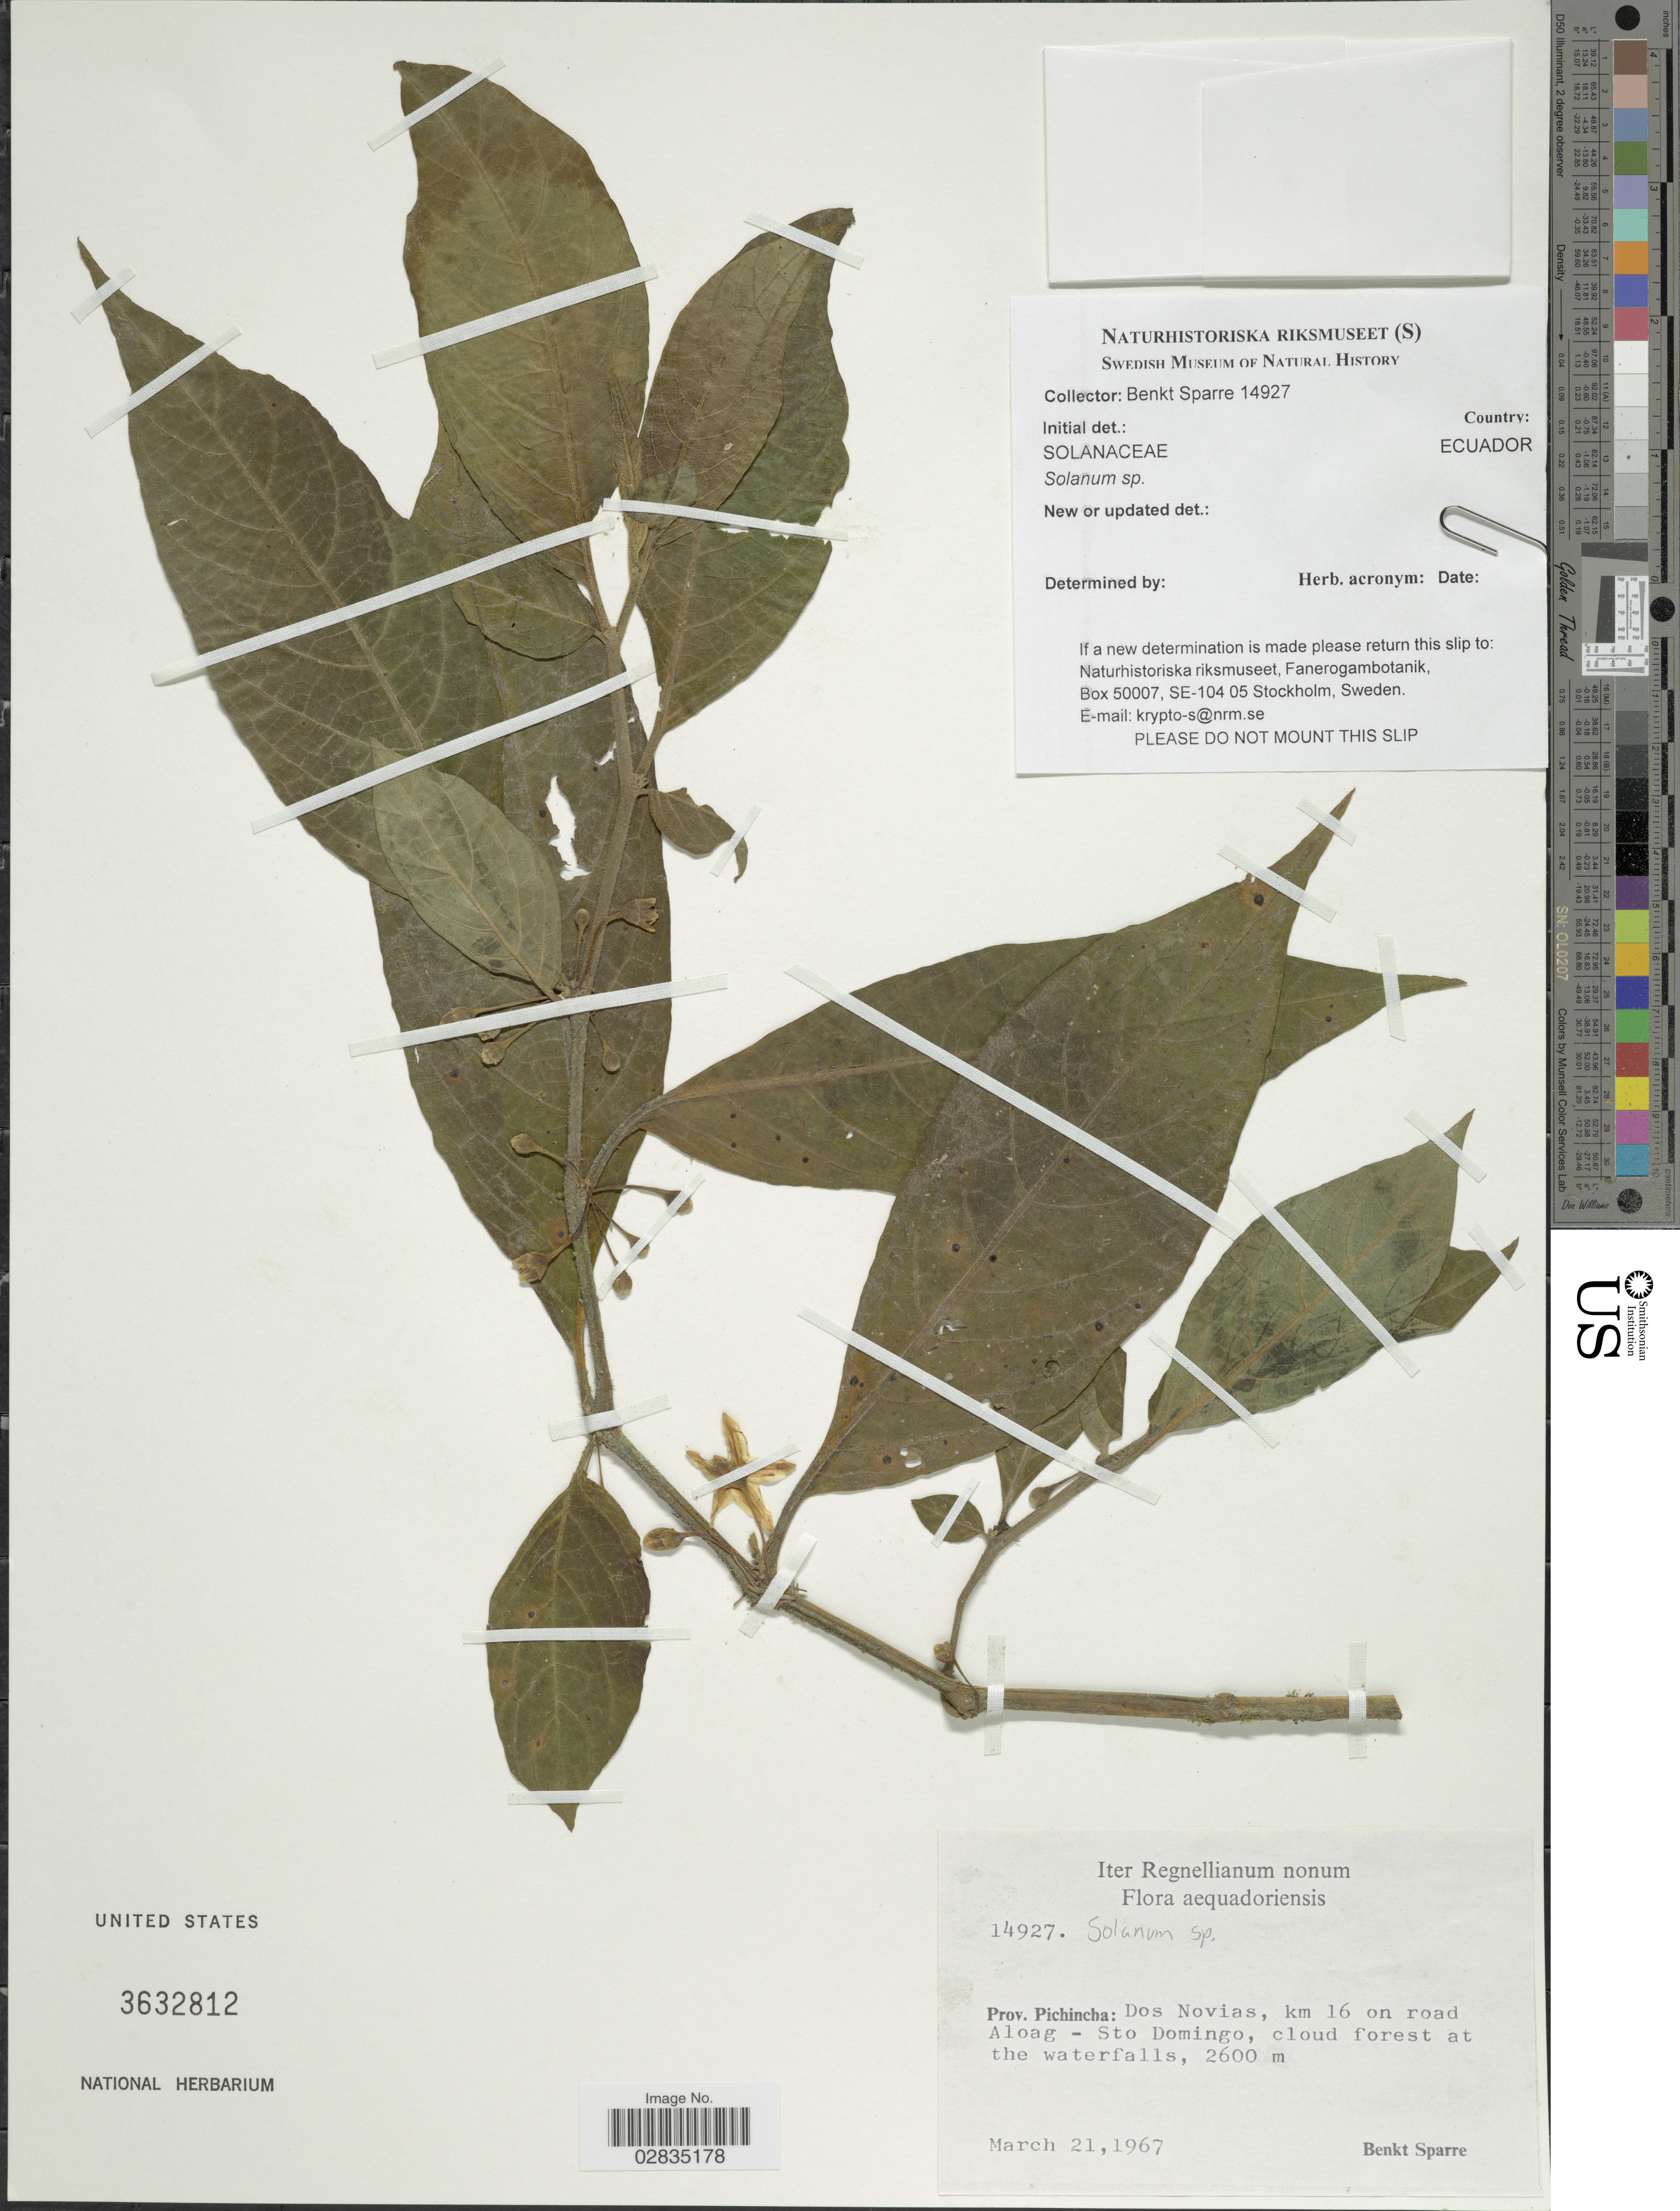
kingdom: Plantae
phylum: Tracheophyta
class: Magnoliopsida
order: Solanales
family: Solanaceae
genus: Lycianthes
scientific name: Lycianthes sp.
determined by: Knapp, S. D.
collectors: B. Sparre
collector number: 14927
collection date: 1967-03-21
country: Ecuador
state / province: Pichincha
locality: Dos Novias, km 16 on road Aloag-Sto Domingo, cloud forest at the waterfalls.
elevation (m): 2600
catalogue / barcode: US 3632812